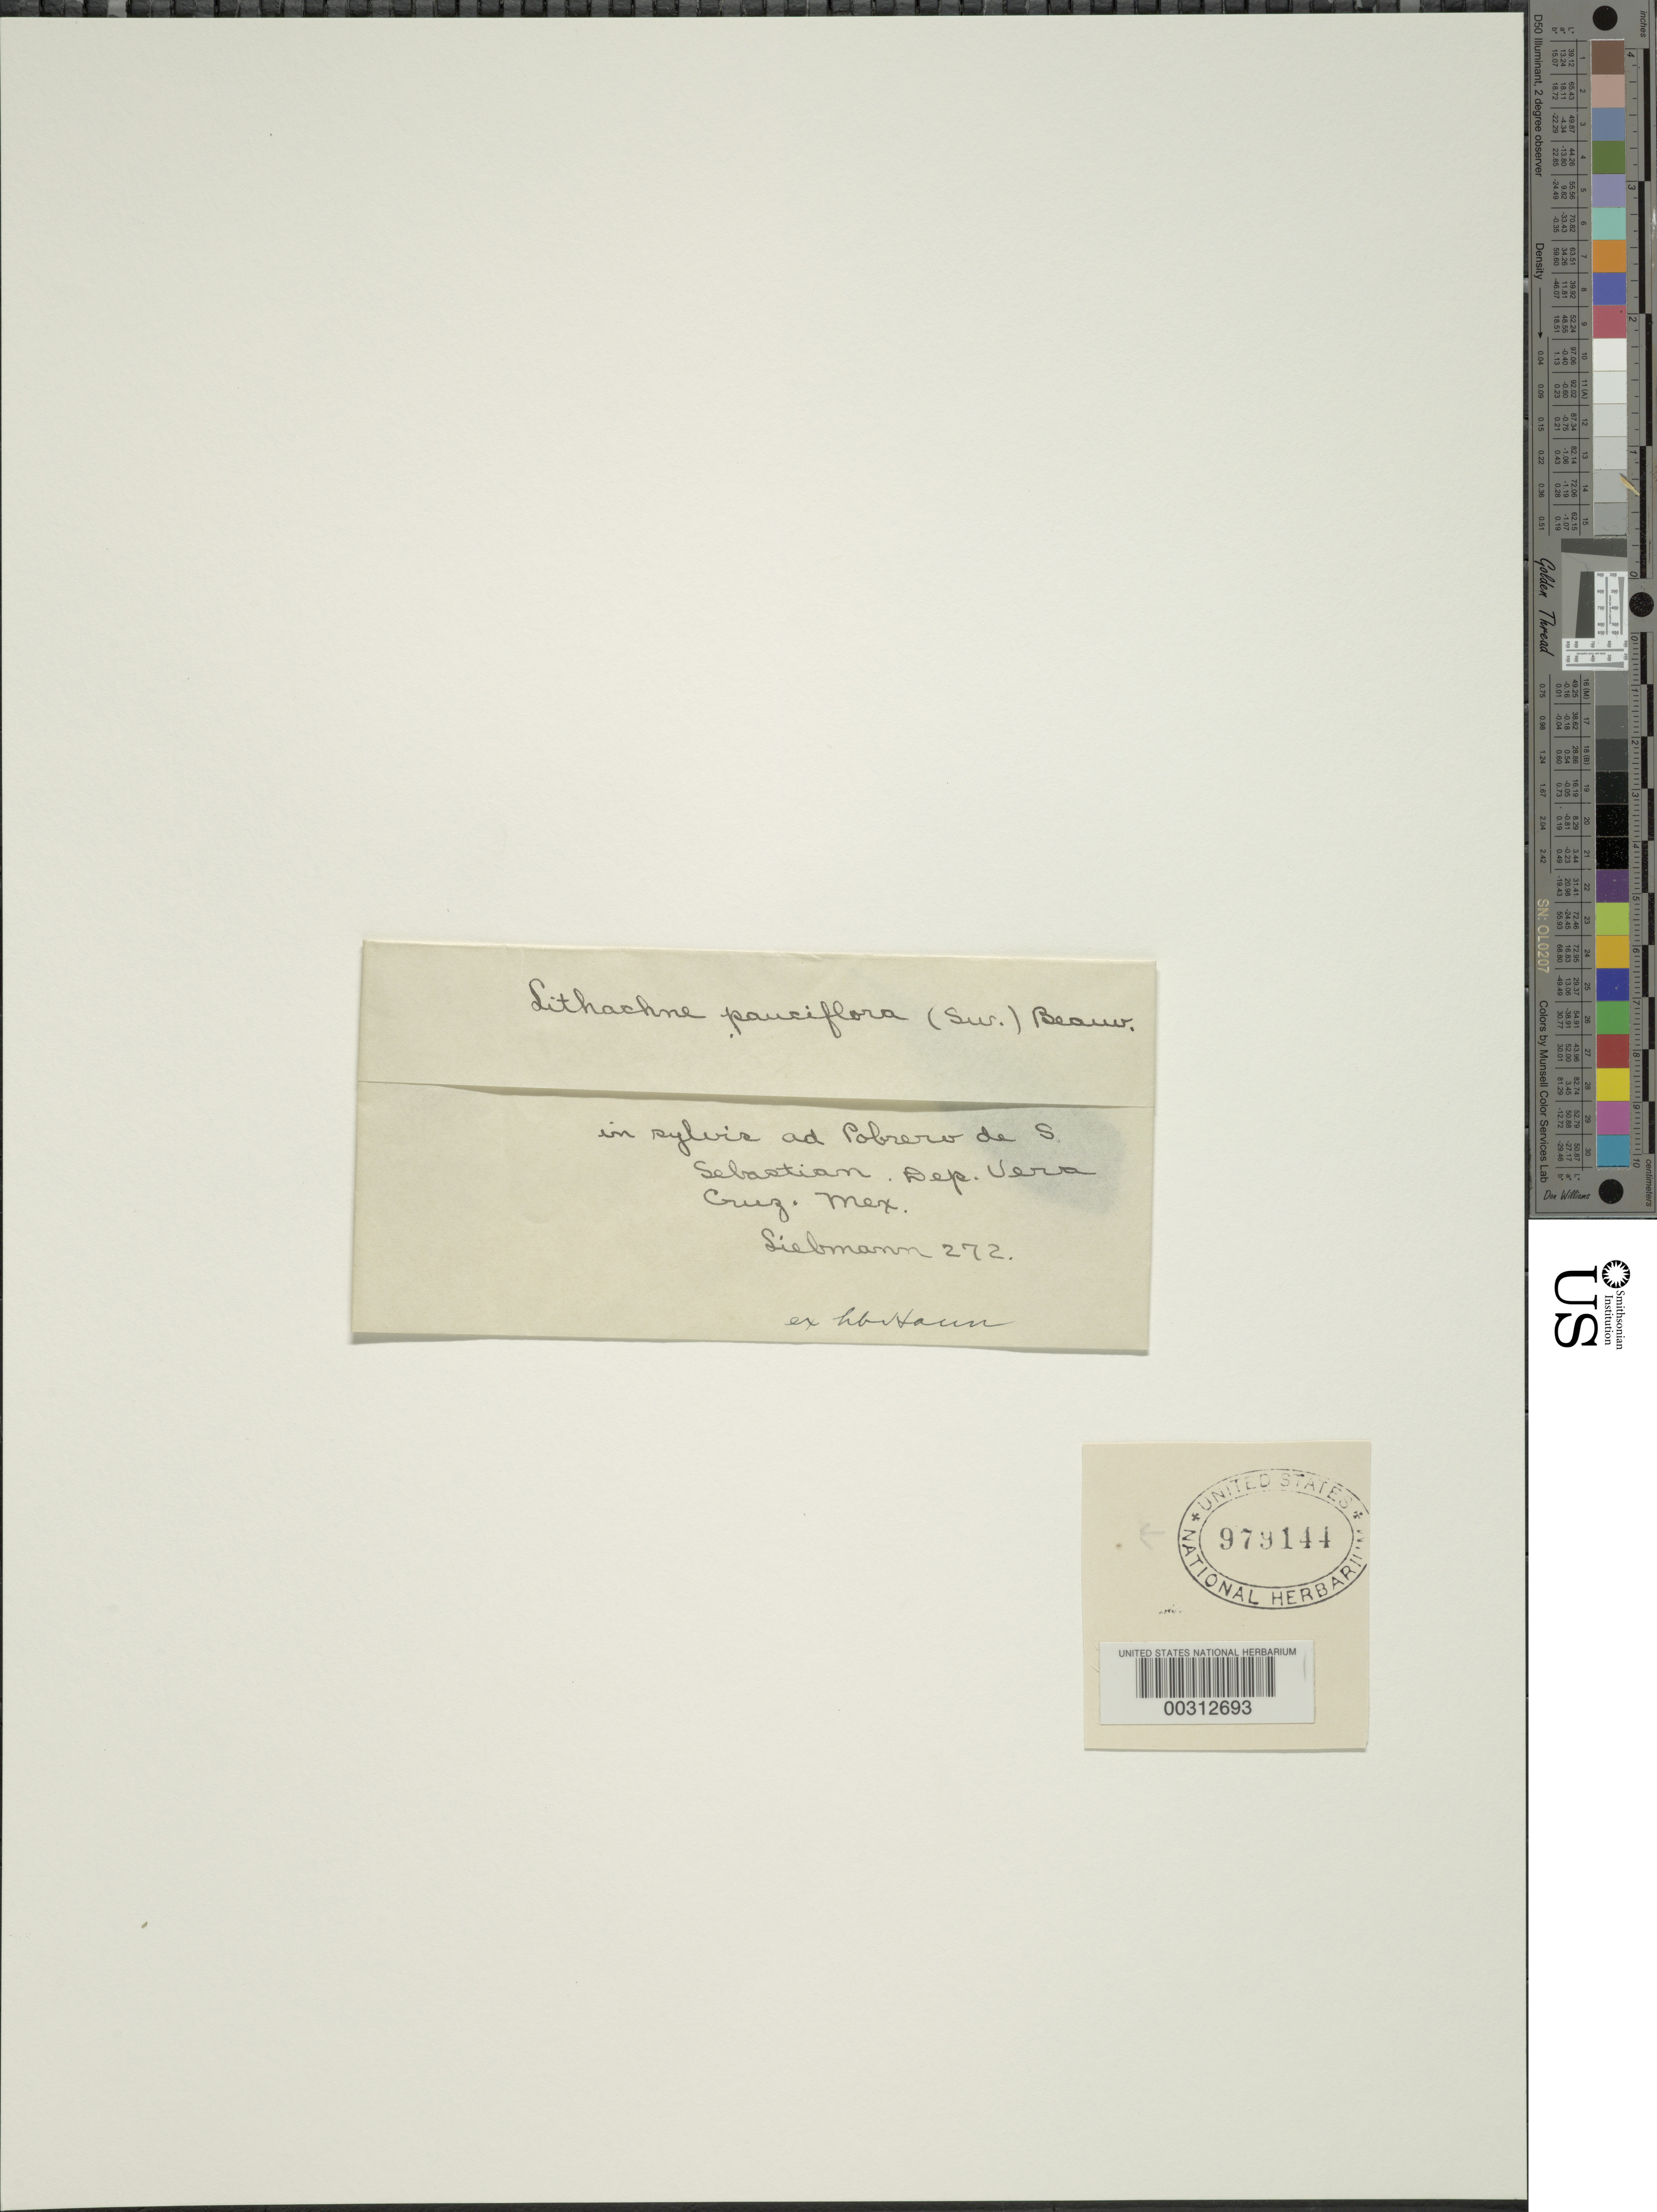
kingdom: Plantae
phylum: Tracheophyta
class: Liliopsida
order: Poales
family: Poaceae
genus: Lithachne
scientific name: Lithachne pauciflora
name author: (Sw.) P. Beauv.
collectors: F. M. Liebmann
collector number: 272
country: Mexico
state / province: Veracruz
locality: Sebastian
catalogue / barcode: US 979144